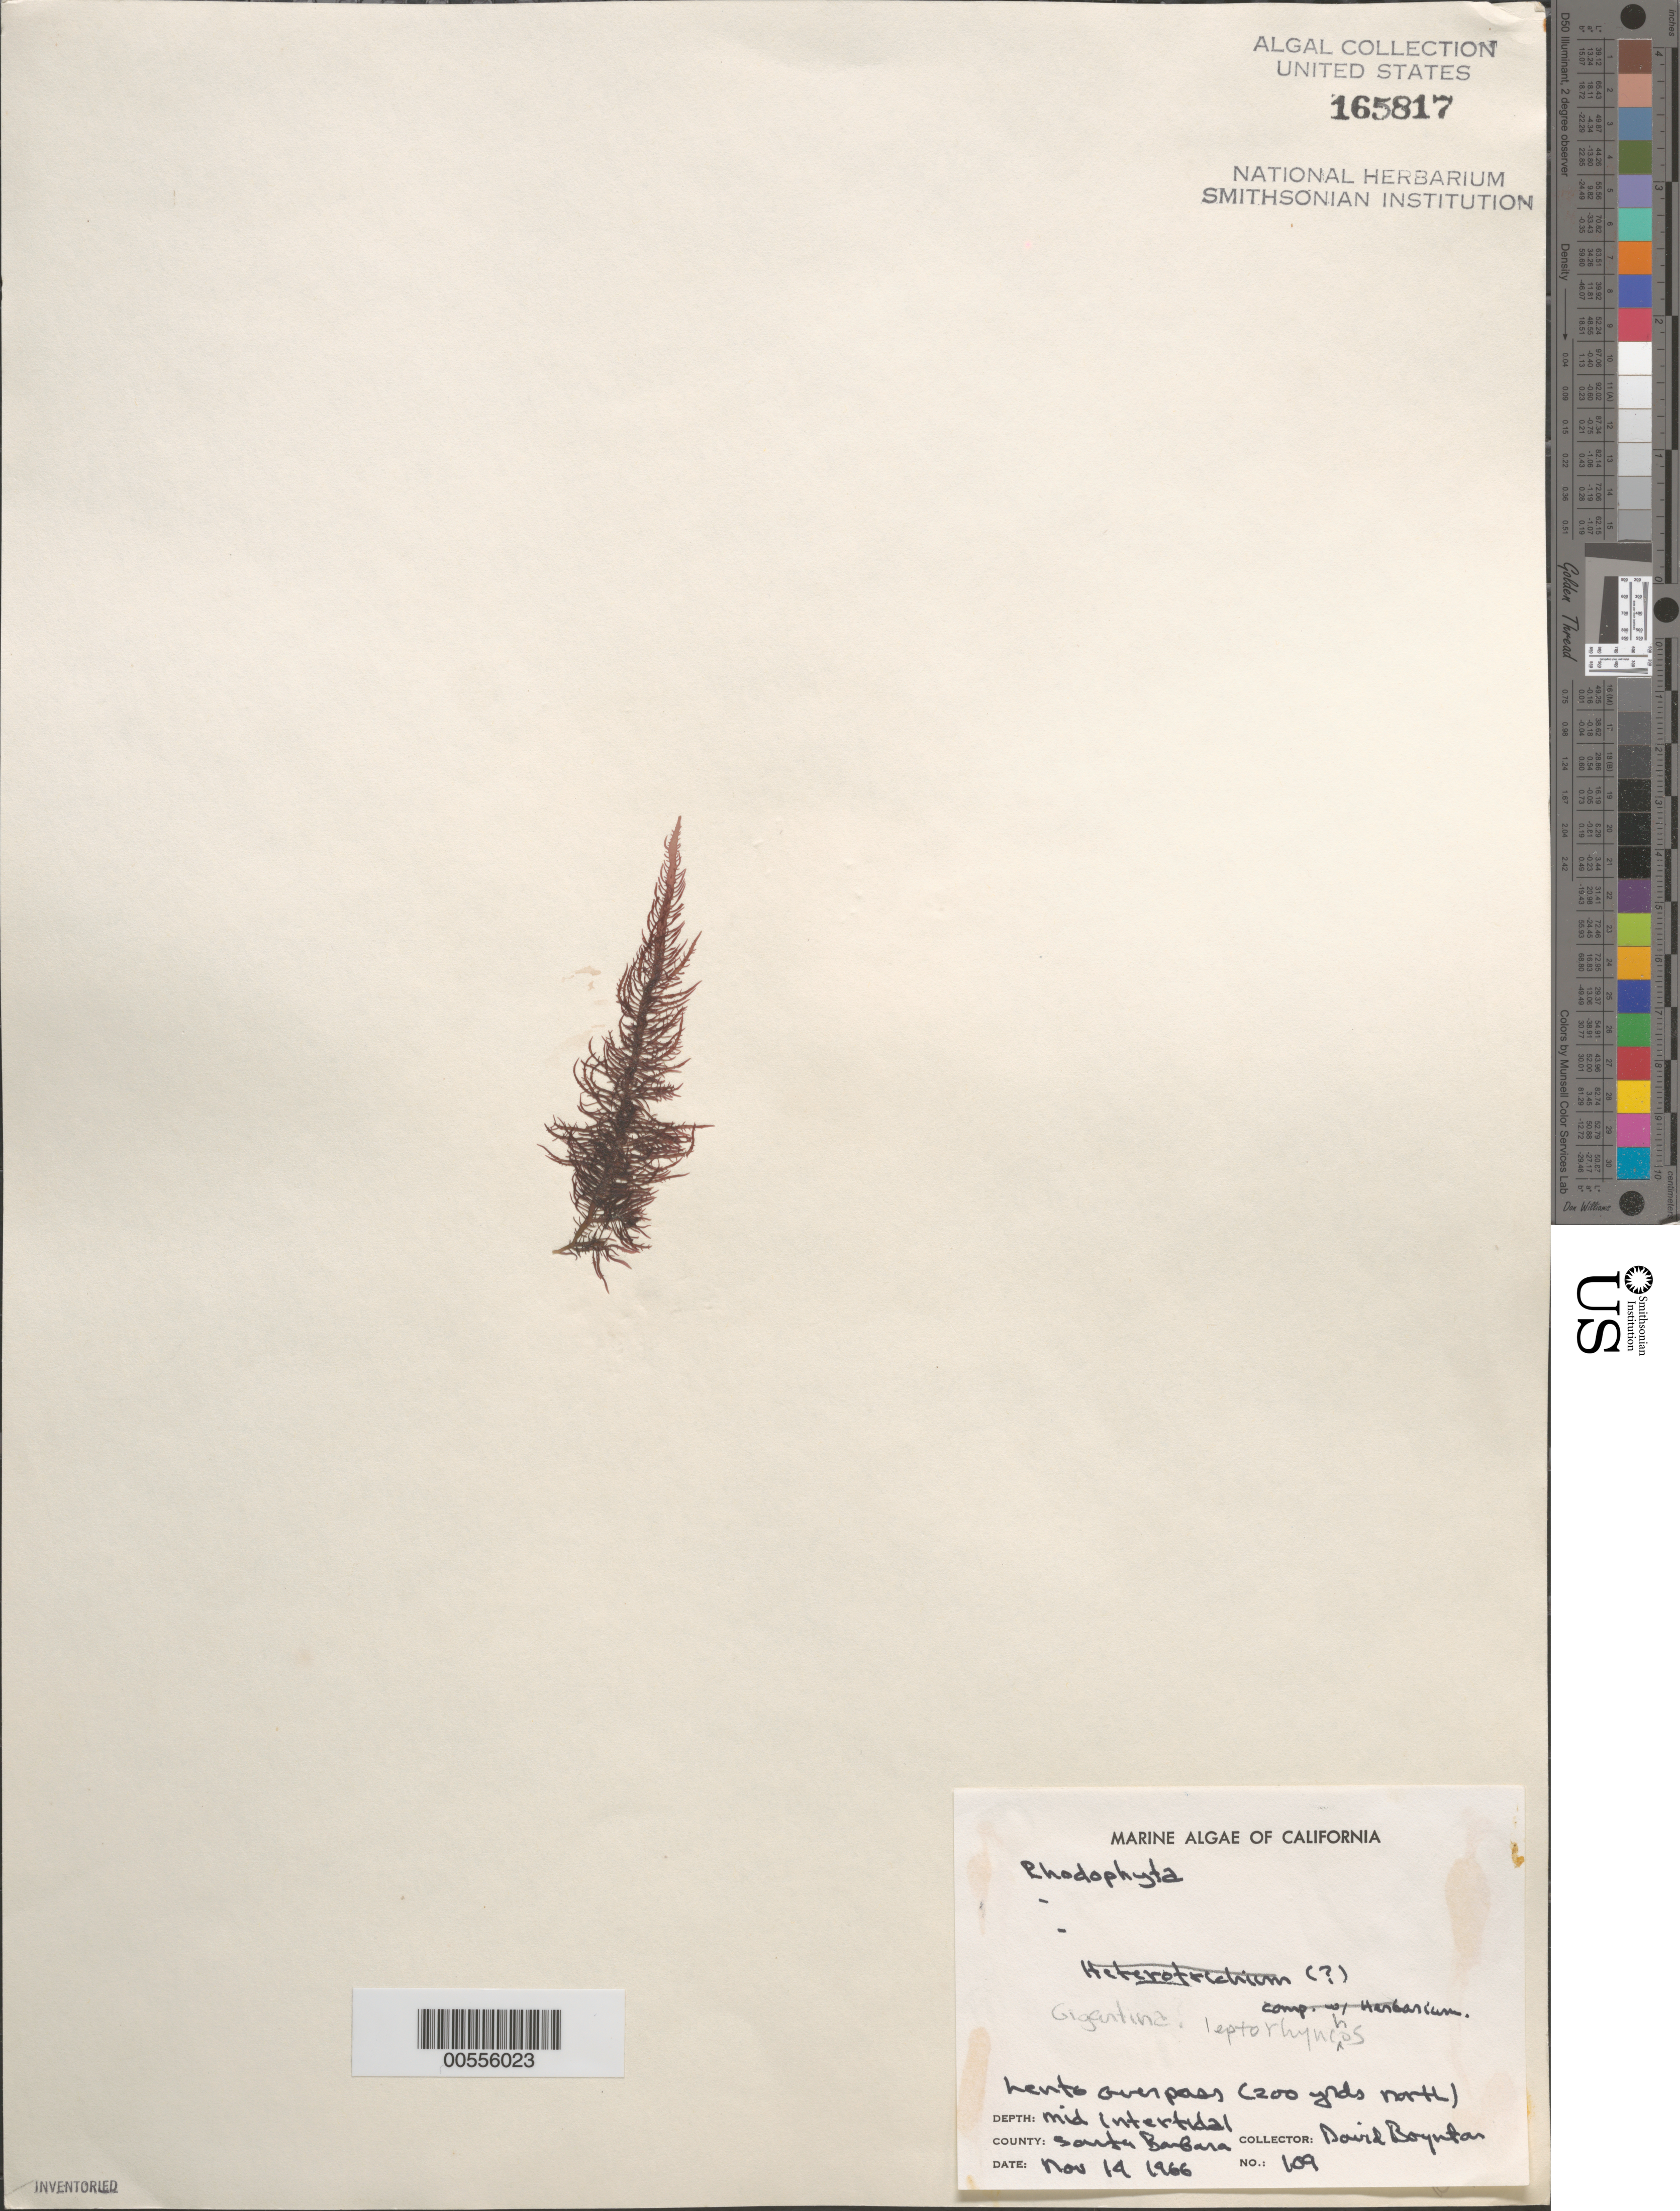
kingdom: Plantae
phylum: Rhodophyta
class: Florideophyceae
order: Gigartinales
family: Gigartinaceae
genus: Mazzaella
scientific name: Mazzaella leptorhynchos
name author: (J. Agardh) Leister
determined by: Algae name updating Project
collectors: D. Boynton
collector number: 109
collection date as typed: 14 Nov 1966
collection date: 1966-11-14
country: United States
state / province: California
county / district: Santa Barbara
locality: Lento Overpass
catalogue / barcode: US 165817